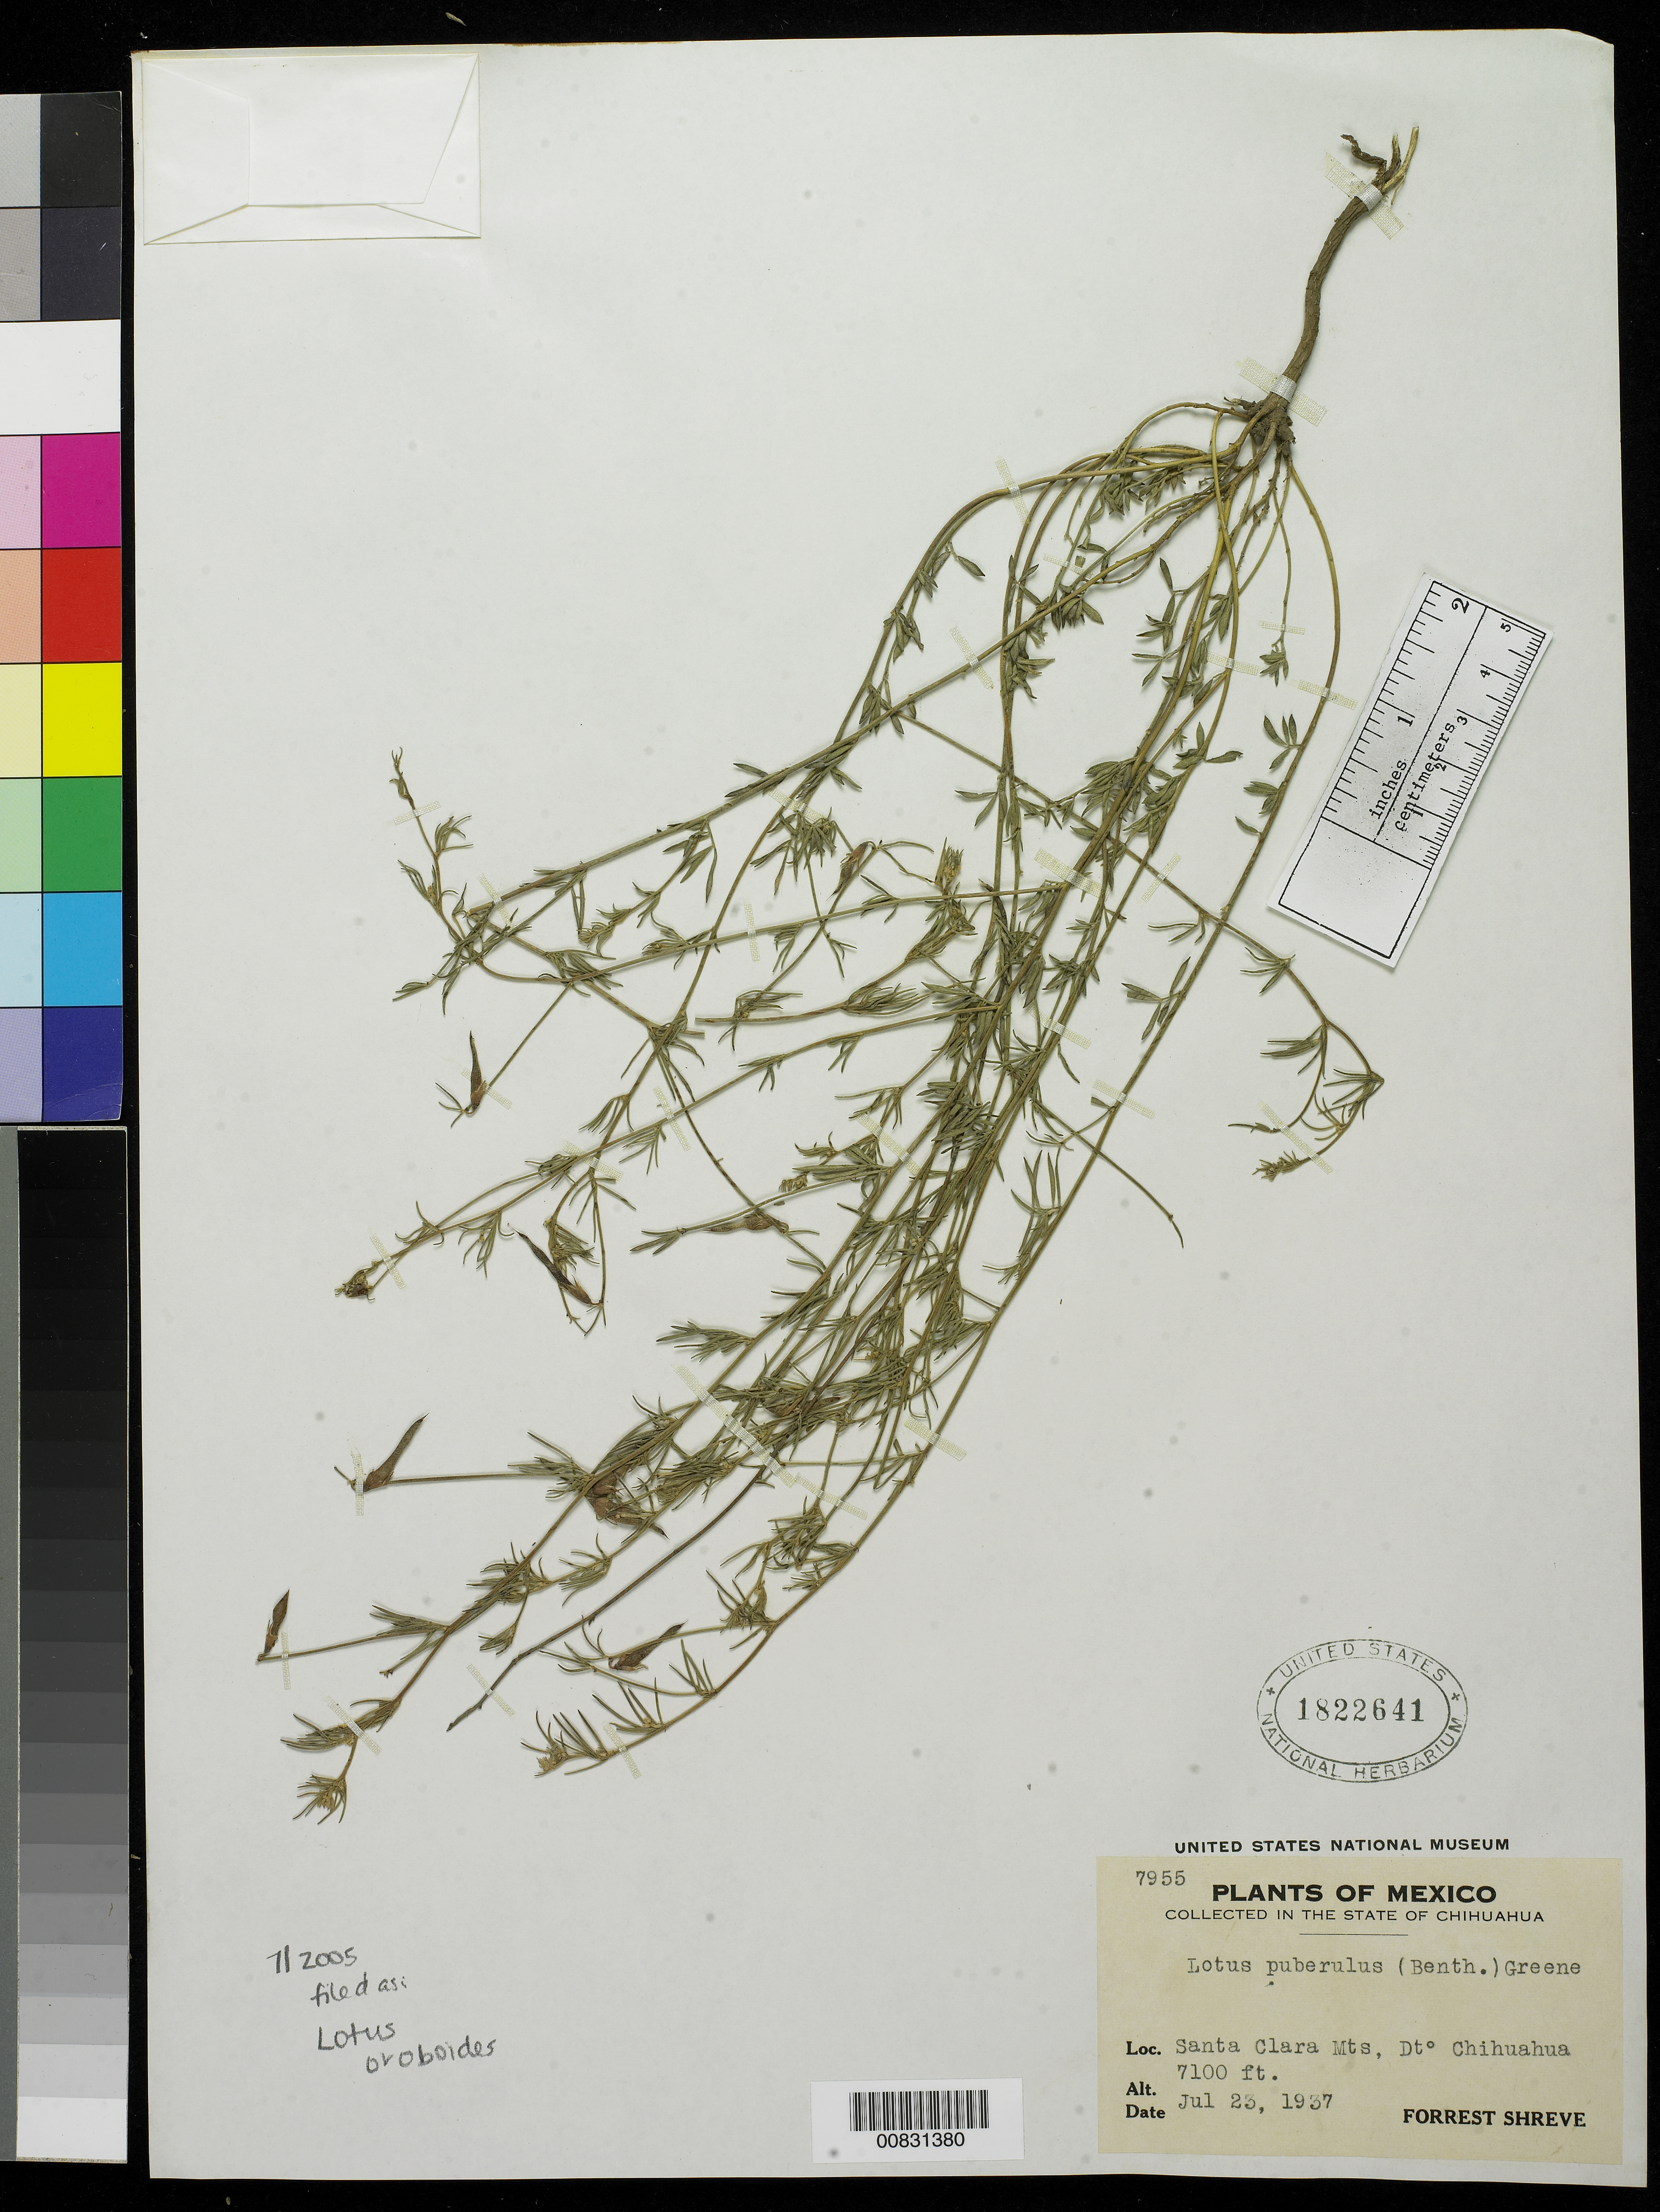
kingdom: Plantae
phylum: Tracheophyta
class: Magnoliopsida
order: Fabales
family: Fabaceae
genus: Ottleya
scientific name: Ottleya oroboides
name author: (Kunth) D.D. Sokoloff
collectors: F. Shreve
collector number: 7955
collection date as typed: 23 Jul 1937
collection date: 1937-07-23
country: Mexico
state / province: Chihuahua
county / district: Chihuahua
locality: Santa Clara Mts., Chihuahua.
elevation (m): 2164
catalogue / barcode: US 1822641